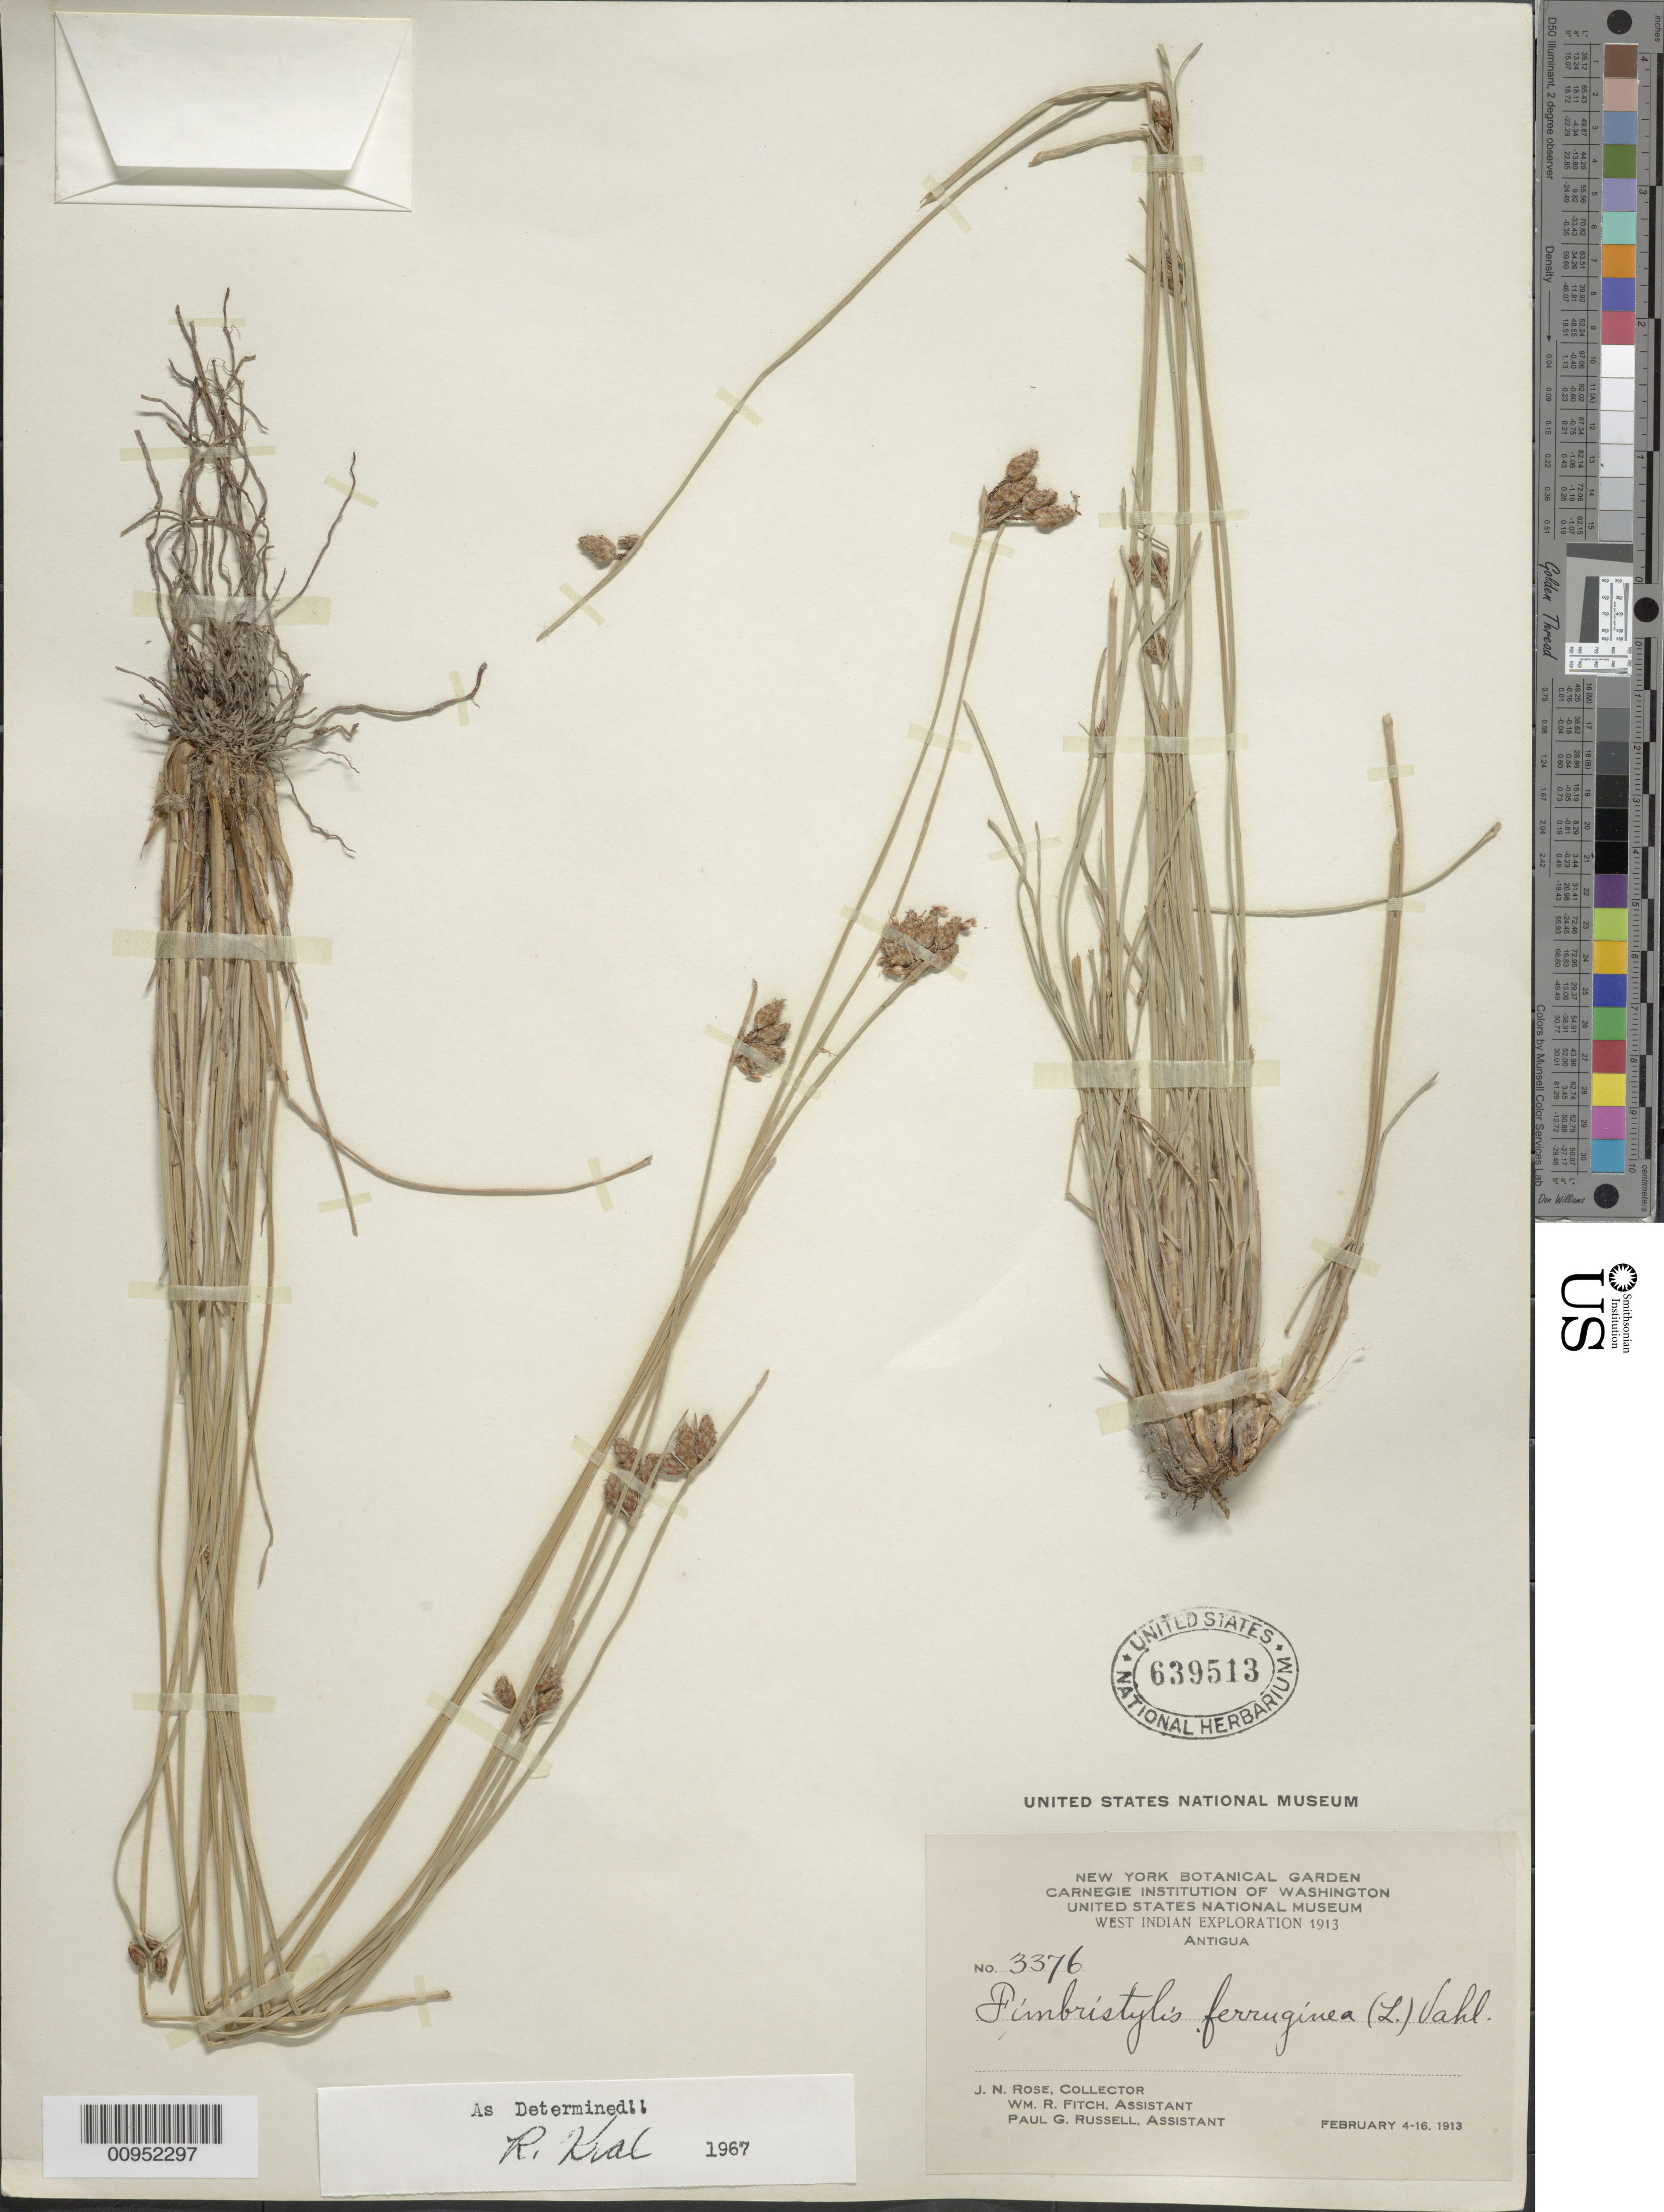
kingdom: Plantae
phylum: Tracheophyta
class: Liliopsida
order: Poales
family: Cyperaceae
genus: Fimbristylis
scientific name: Fimbristylis ferruginea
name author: (L.) Vahl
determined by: Kral, Robert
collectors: J. N. Rose, W. R. Fitch & P. G. Russell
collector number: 3376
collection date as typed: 04 Feb 1913 to 16 Feb 1913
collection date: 1913-02-04/1913-02-16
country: Antigua and Barbuda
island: Leeward Is.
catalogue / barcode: US 639513